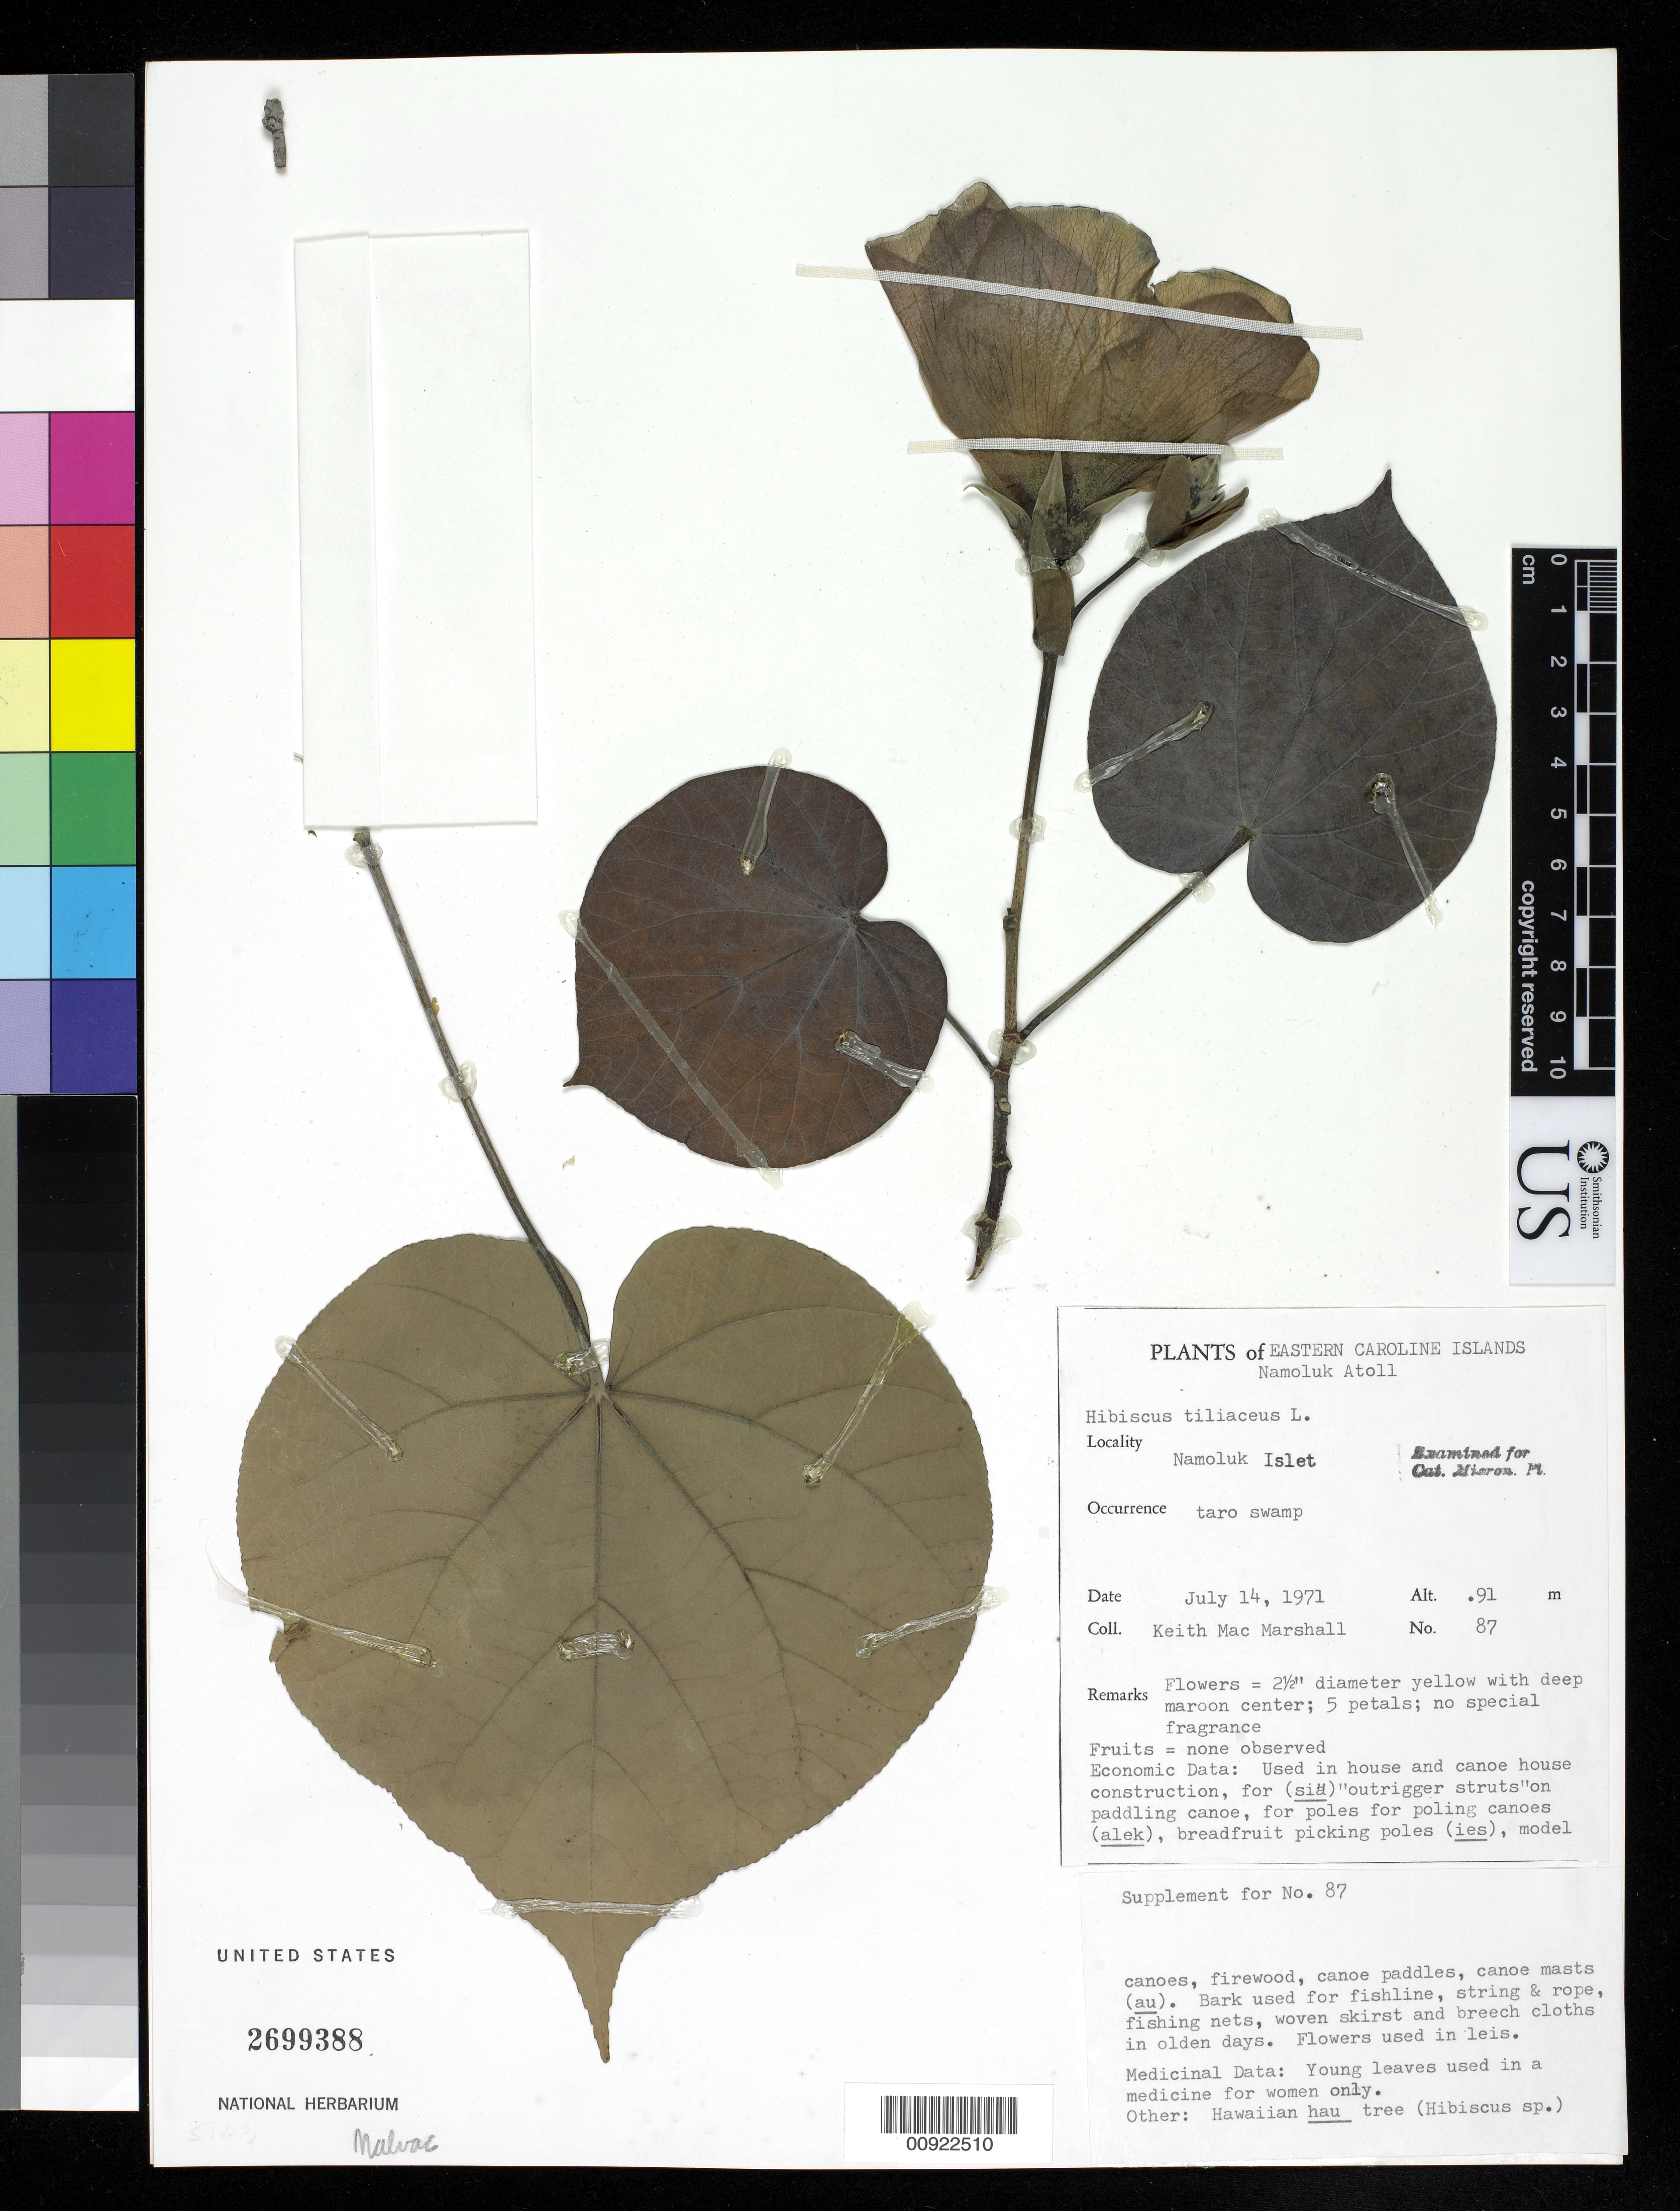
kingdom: Plantae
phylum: Tracheophyta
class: Magnoliopsida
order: Malvales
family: Malvaceae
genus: Talipariti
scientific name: Talipariti tiliaceum var. tiliaceum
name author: (L.) Fryxell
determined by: Dorr, Laurence J., Curator (BOT), Smithsonian Institution - National Museum of Natural History (UNITED STATES)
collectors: K. M. Marshall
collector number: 87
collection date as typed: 14 Jul 1971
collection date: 1971-07-14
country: Micronesia, Federated States of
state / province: Truk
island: Namokuk [Namoluk] Atoll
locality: Namoluk Islet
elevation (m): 91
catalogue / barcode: US 2699388